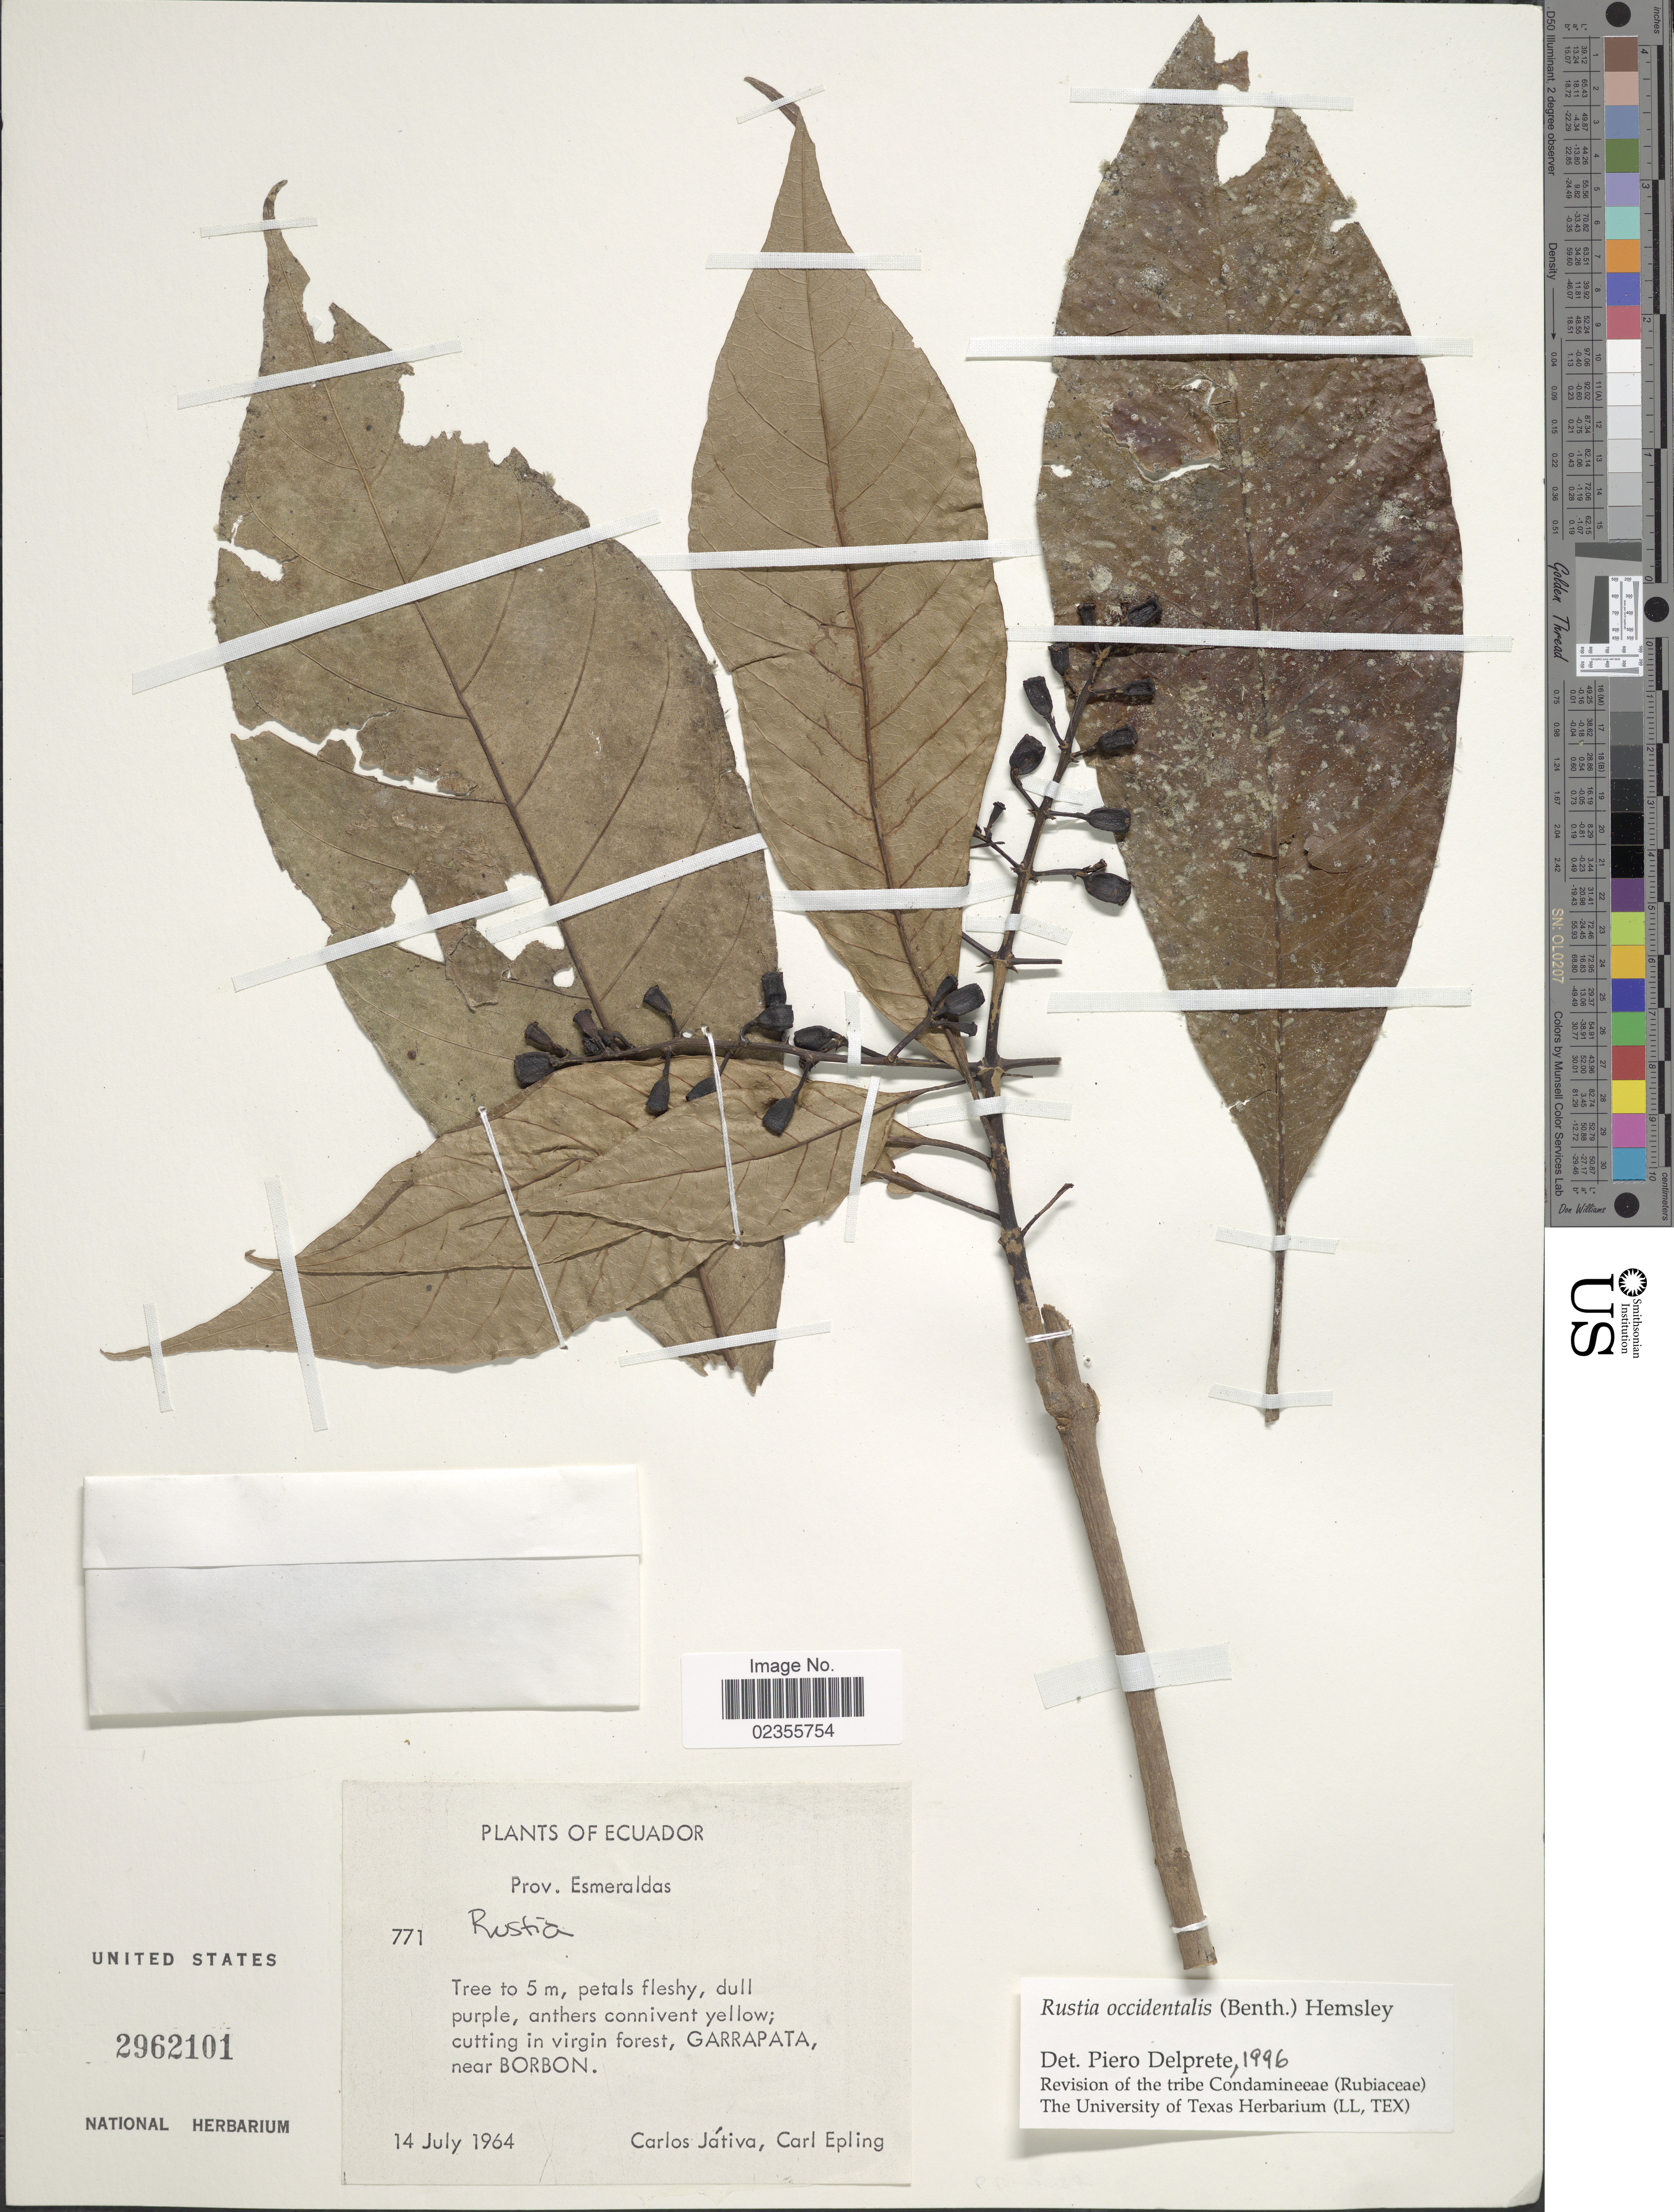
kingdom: Plantae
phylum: Tracheophyta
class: Magnoliopsida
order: Gentianales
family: Rubiaceae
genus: Rustia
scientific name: Rustia occidentalis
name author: (Benth.) Hemsl.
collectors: C. D. Játiva & C. C. Epling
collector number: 771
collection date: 1964-07-14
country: Ecuador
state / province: Esmeraldas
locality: Garrapata, near Borbon.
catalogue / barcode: US 2962101